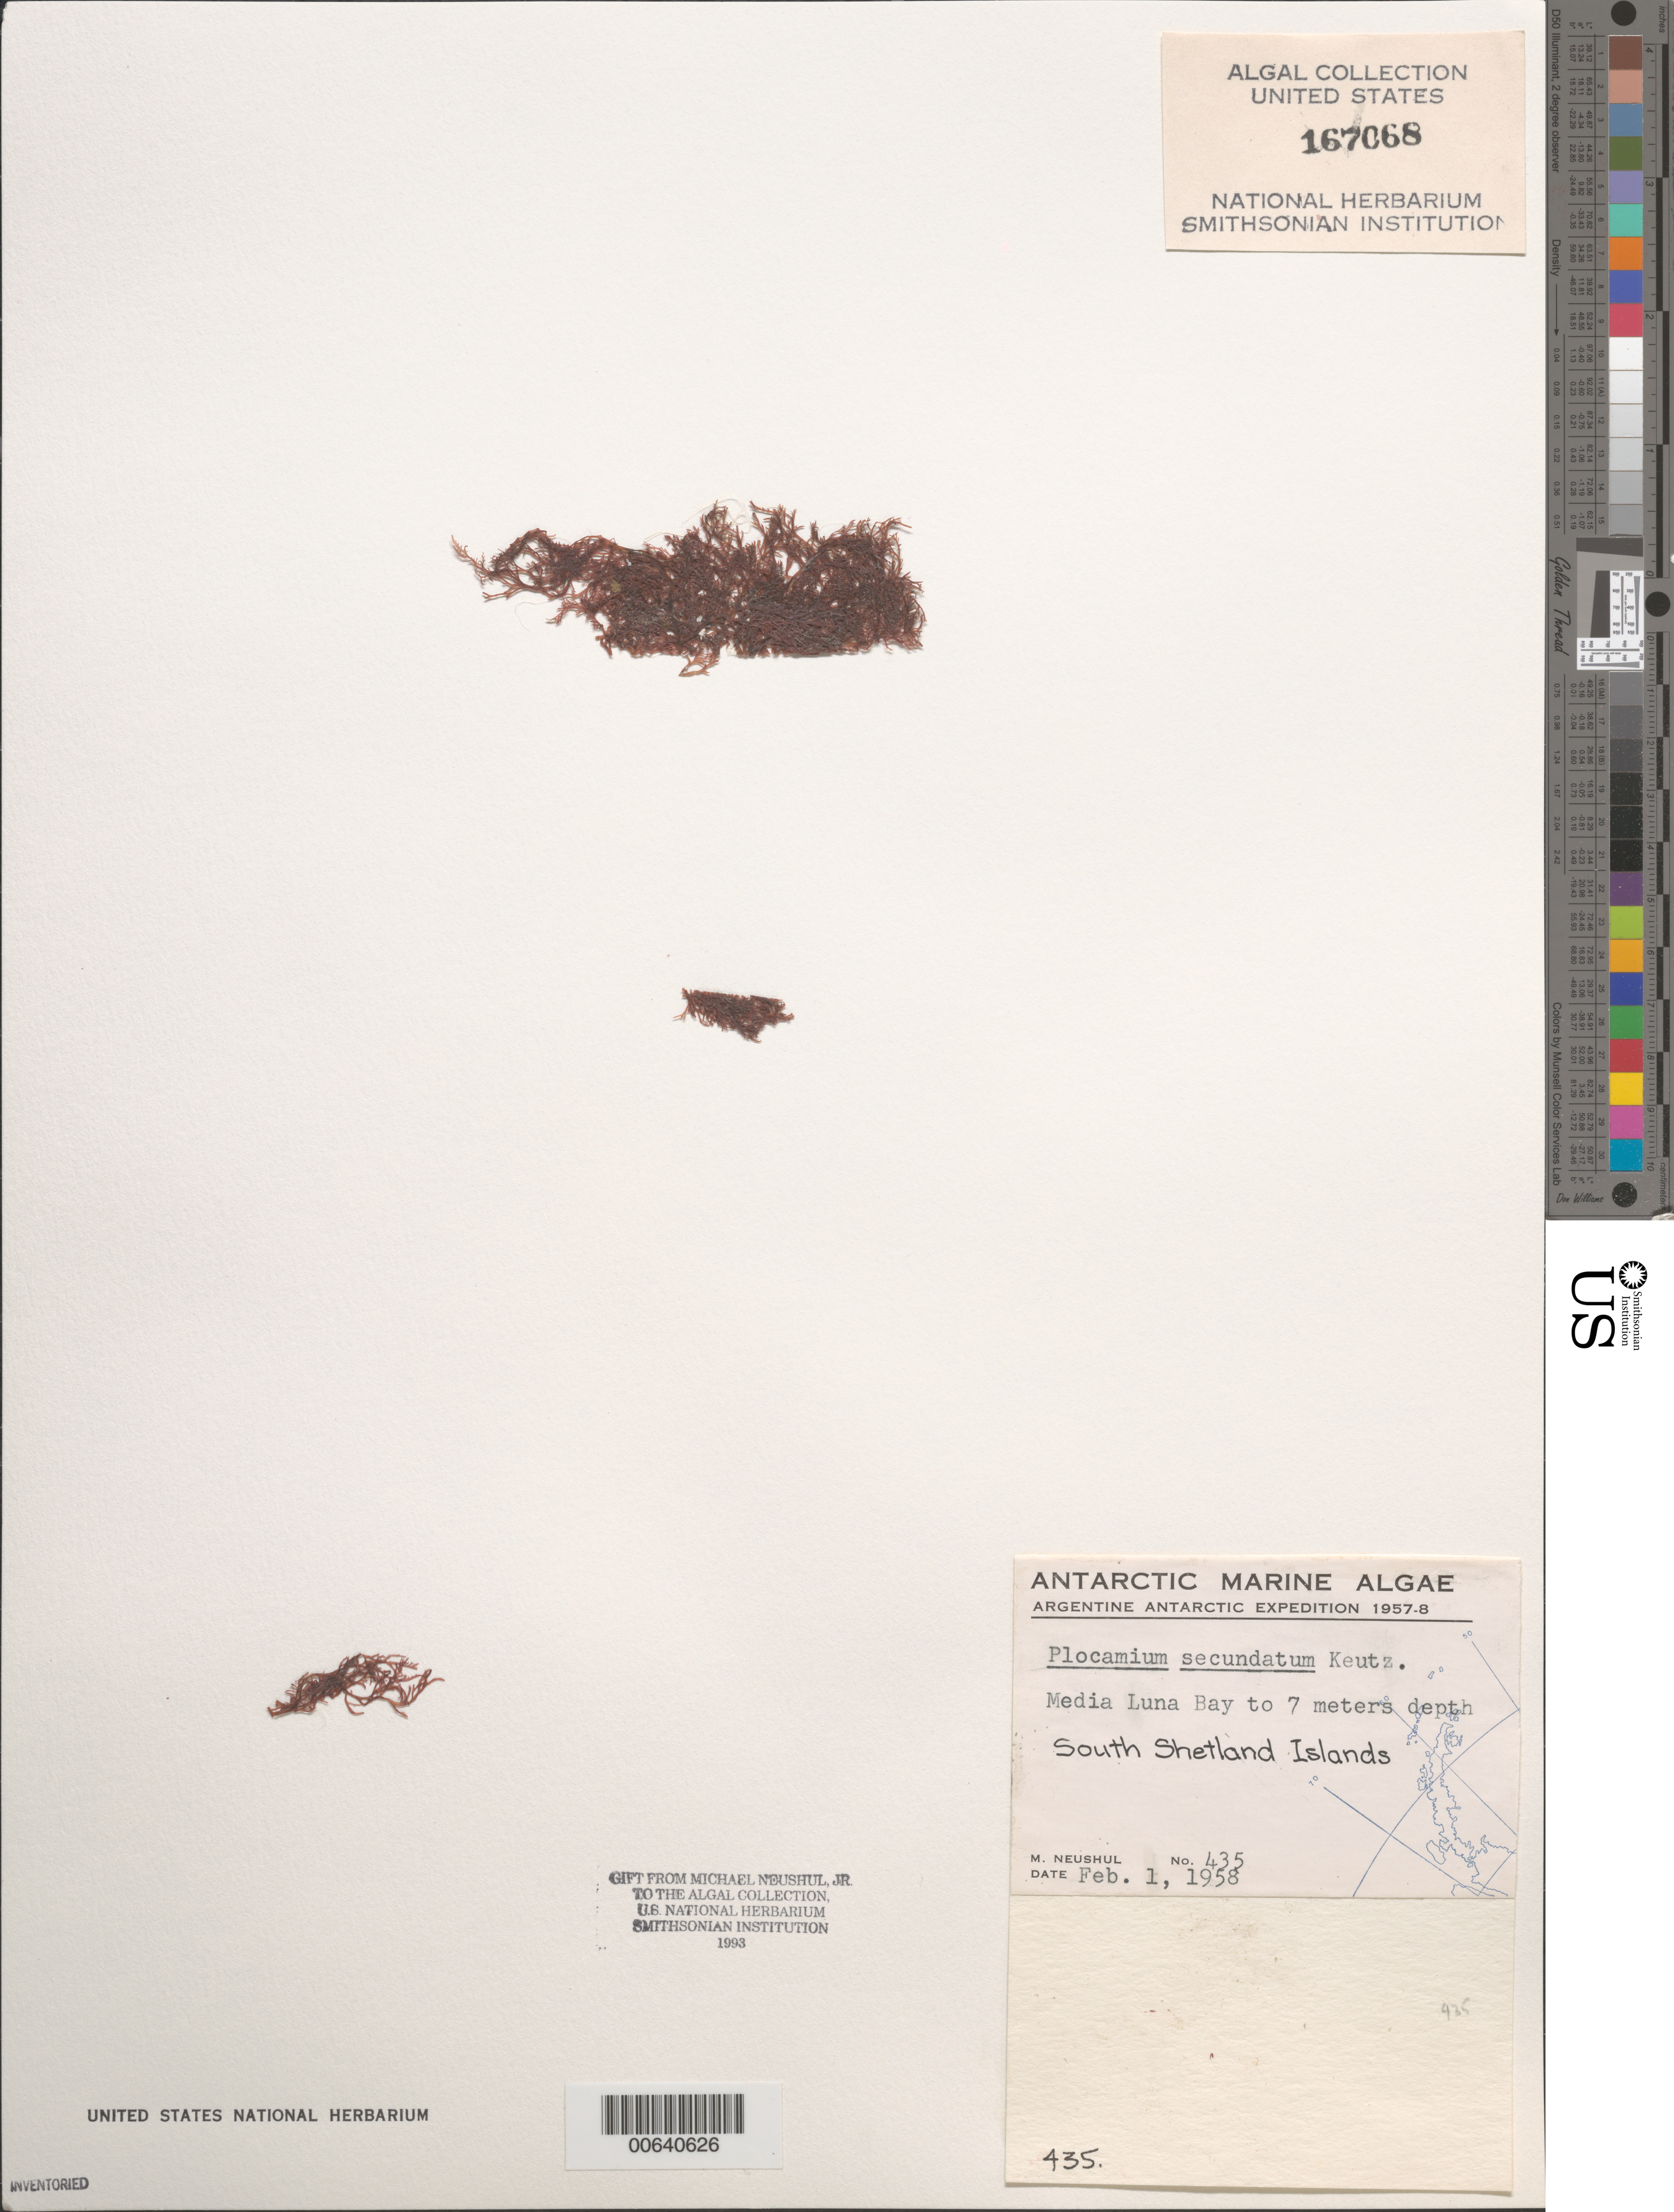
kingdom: Plantae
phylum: Rhodophyta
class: Florideophyceae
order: Plocamiales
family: Plocamiaceae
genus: Plocamium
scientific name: Plocamium secundatum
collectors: M. Neushul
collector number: Neushul 435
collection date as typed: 01 Feb 1958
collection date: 1958-02-01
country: Antarctica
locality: Media Luna Bay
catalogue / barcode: US 167068